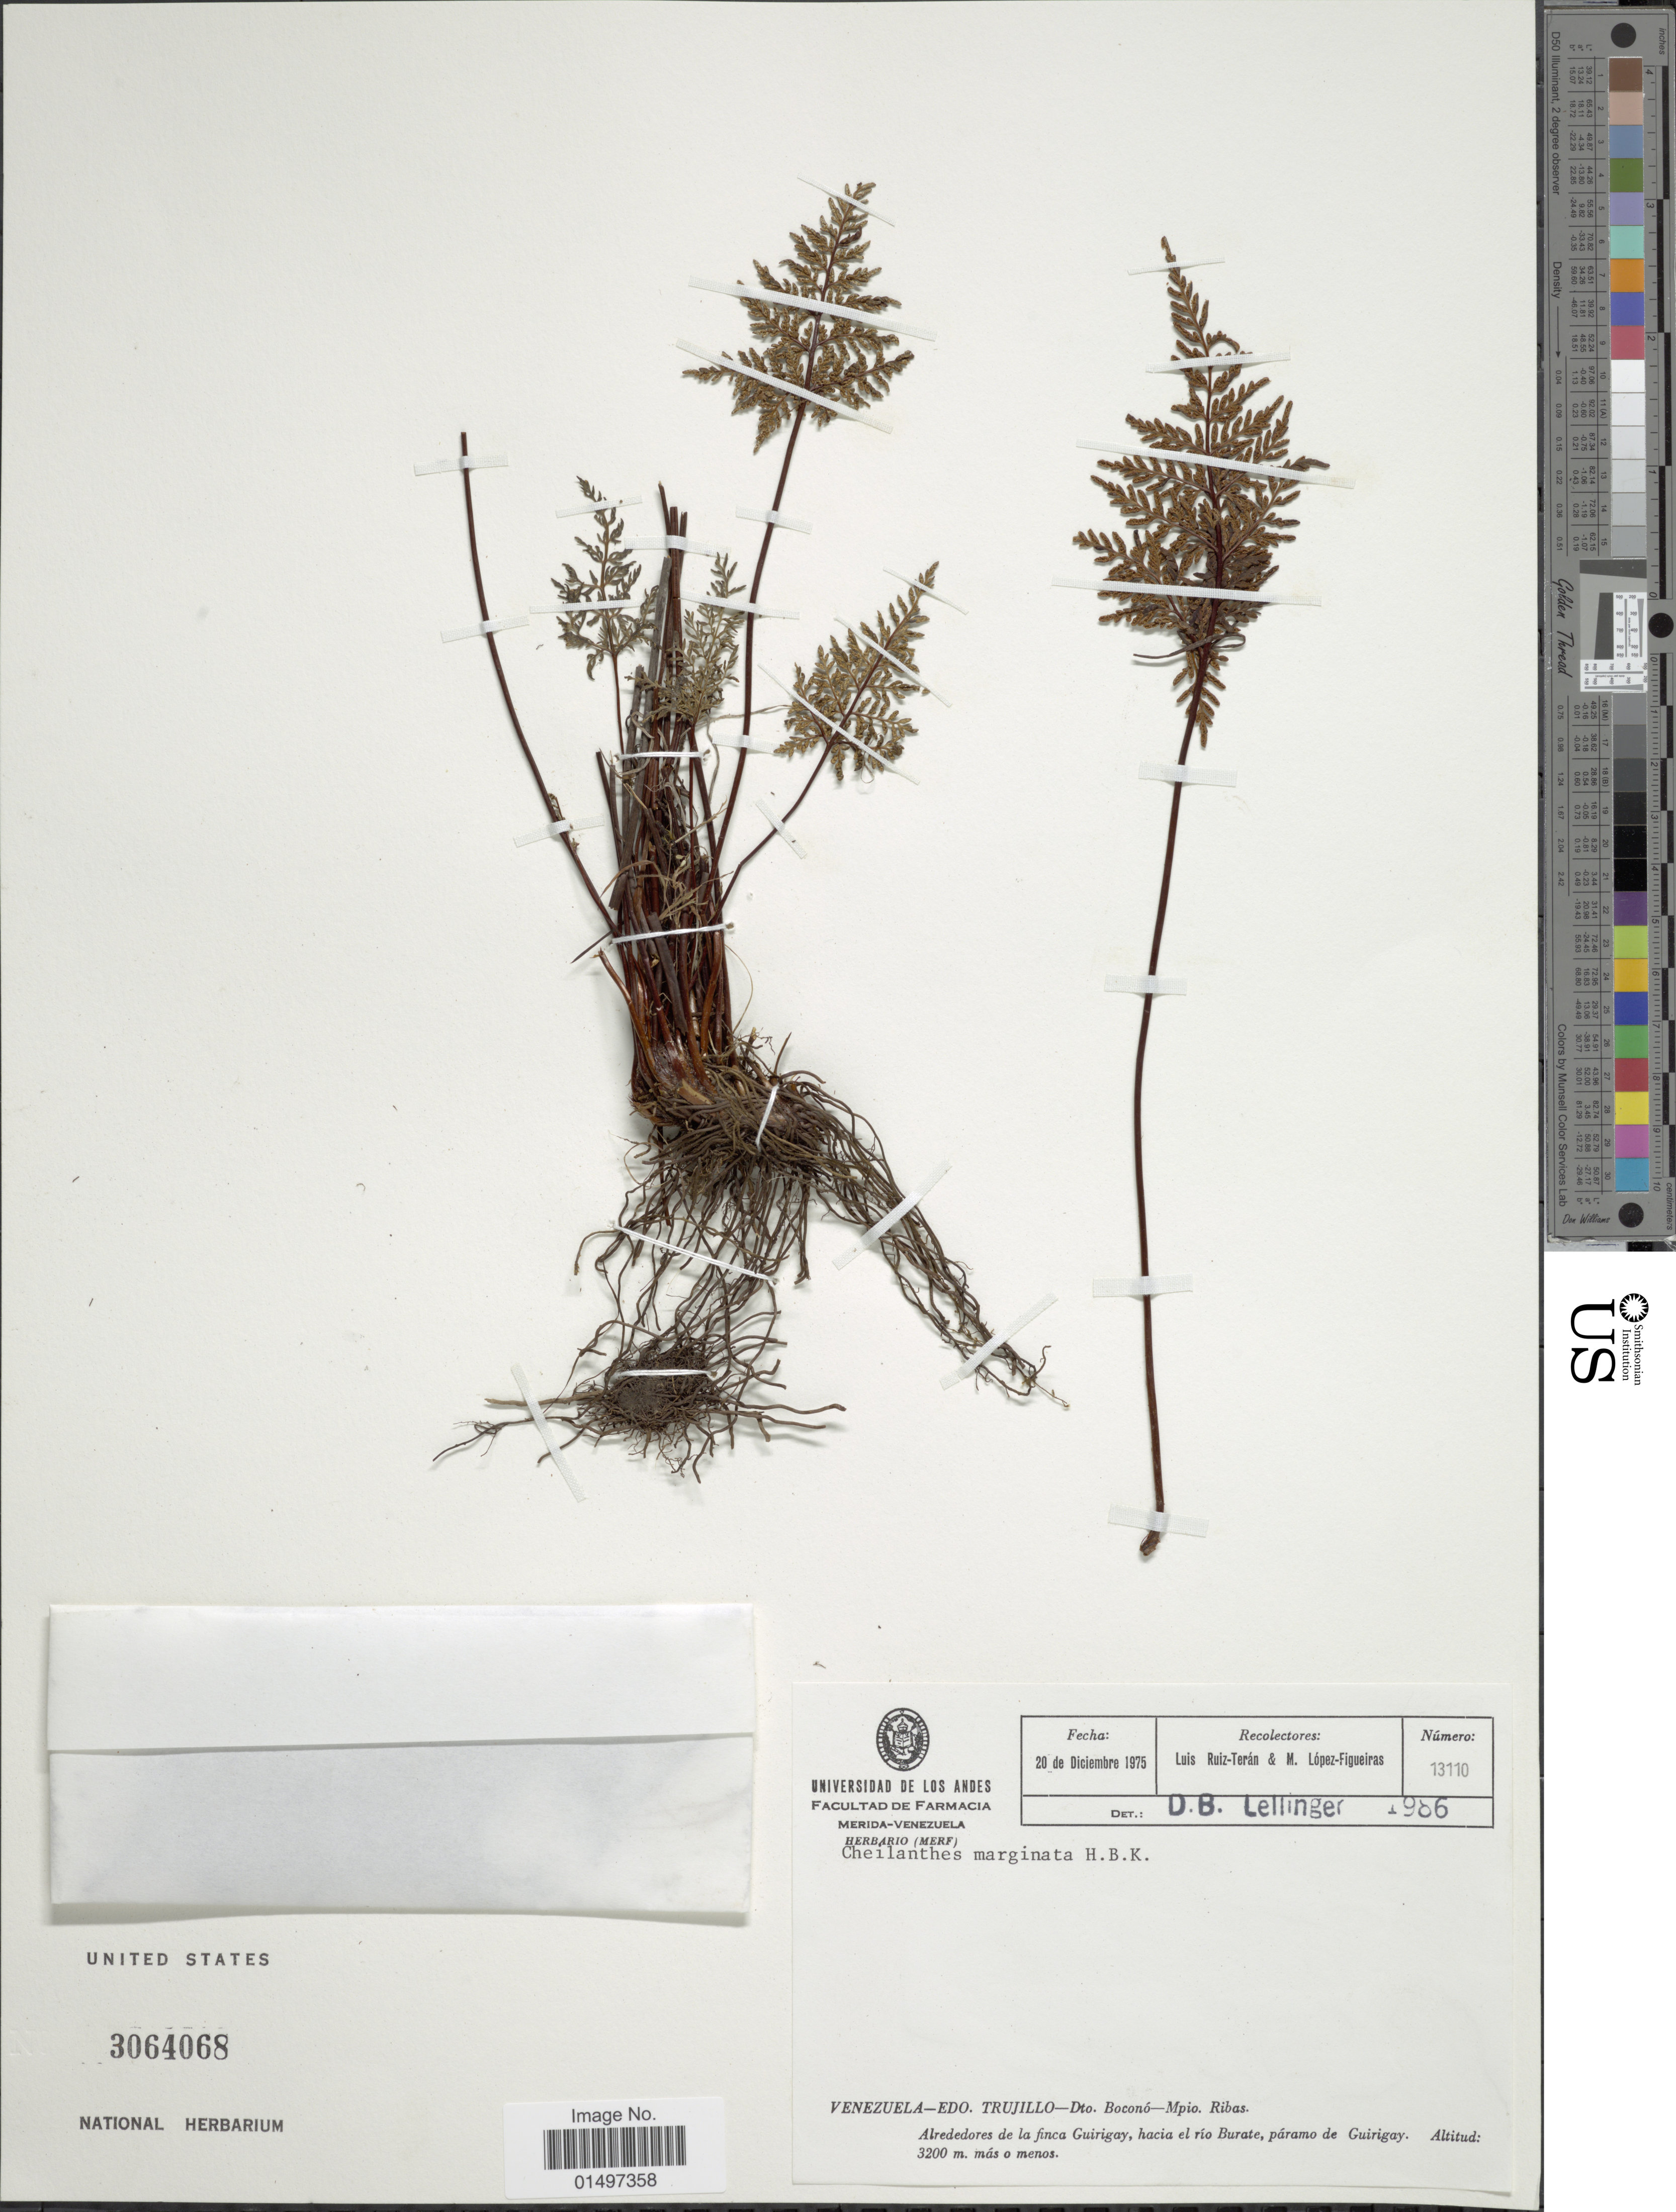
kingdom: Plantae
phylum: Tracheophyta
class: Polypodiopsida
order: Polypodiales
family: Pteridaceae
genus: Gaga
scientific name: Gaga marginata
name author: (Kunth) Fay W. Li & Windham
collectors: L. E. Ruíz-Terán & M. Lopéz-F.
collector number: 13110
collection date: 1975-12-20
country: Venezuela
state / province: Trujillo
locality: Edo. Trujillo - Dto. Bocono - Mpio. Ribas. Alrededores de la finca Guirigay, hacia el rio Burate, paramo de Guirigay.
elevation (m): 3200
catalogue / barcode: US 3064068